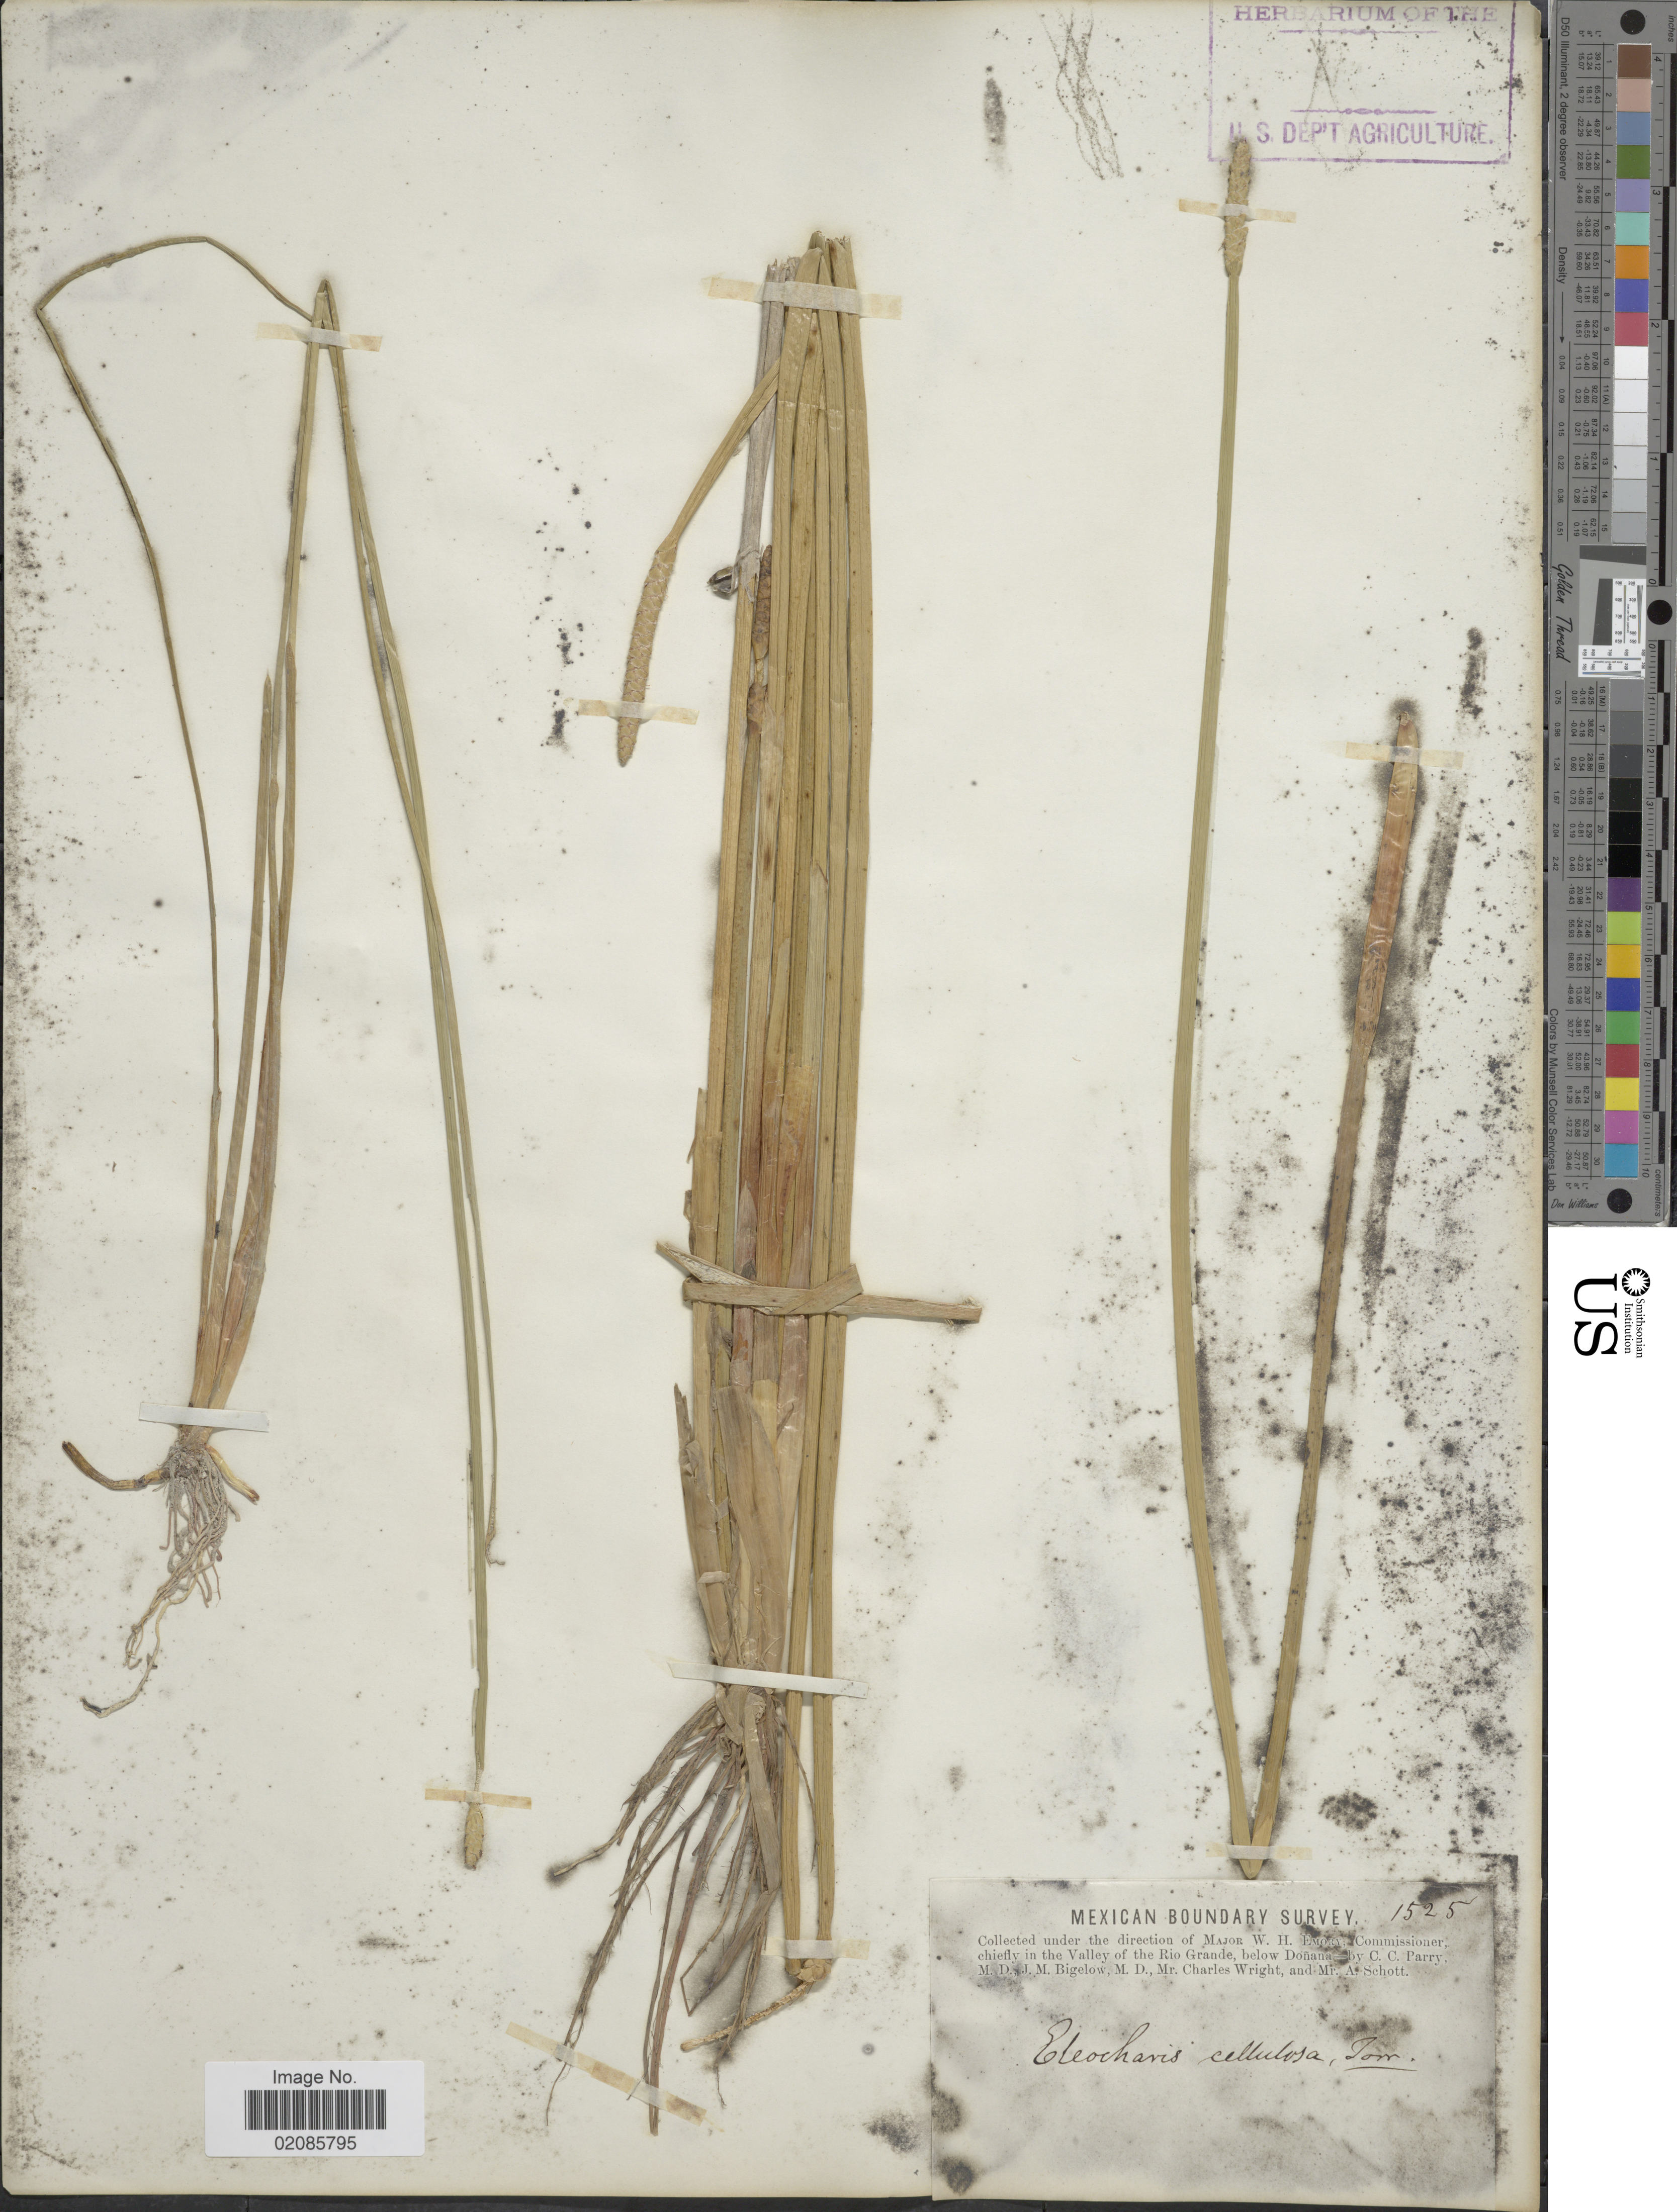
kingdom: Plantae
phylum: Tracheophyta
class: Liliopsida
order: Poales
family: Cyperaceae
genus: Eleocharis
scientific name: Eleocharis mutata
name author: (L.) Roem. & Schult.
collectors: C. C. Parry, J. M. Bigelow, C. Wright & A. Schott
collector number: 1525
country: Mexico